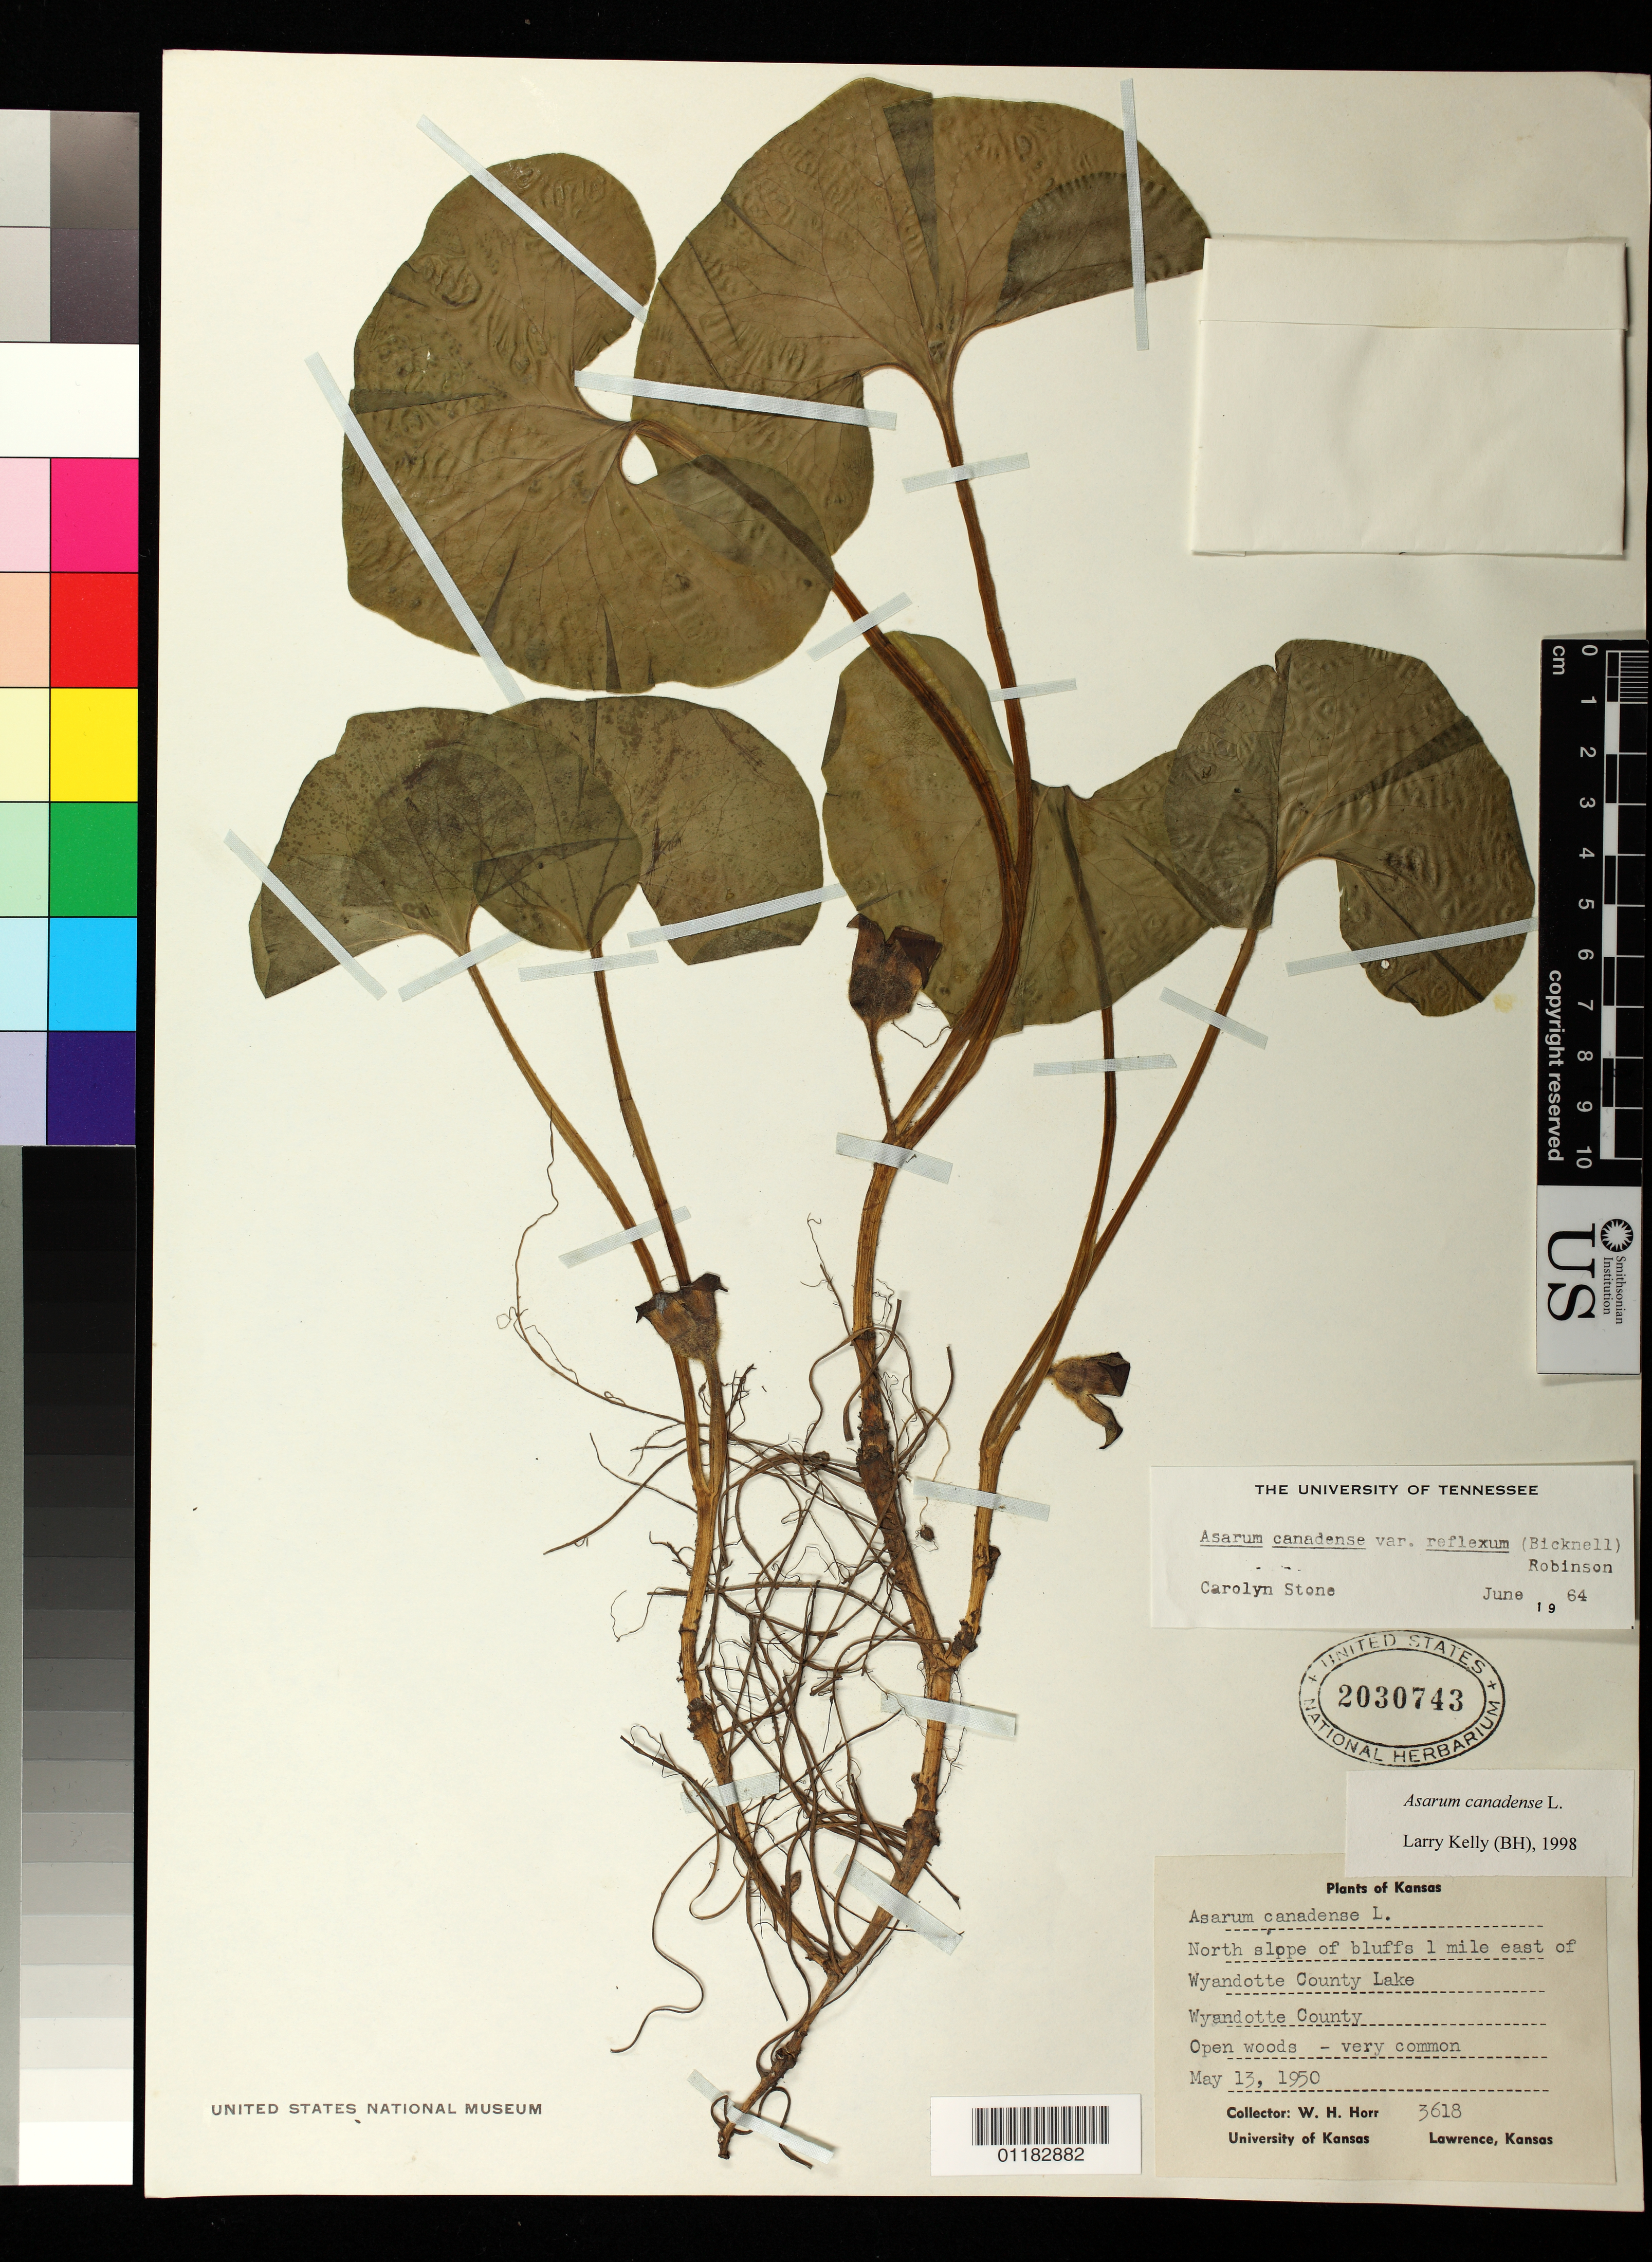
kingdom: Plantae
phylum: Tracheophyta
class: Magnoliopsida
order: Piperales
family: Aristolochiaceae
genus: Asarum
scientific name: Asarum canadense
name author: L.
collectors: W. H. Horr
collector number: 3618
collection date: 1950-05-13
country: United States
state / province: Kansas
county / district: Wyandotte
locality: North slope of bluffs 1 mile east of Wyandotte County Lake, Wyandotte County.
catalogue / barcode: US 2030743